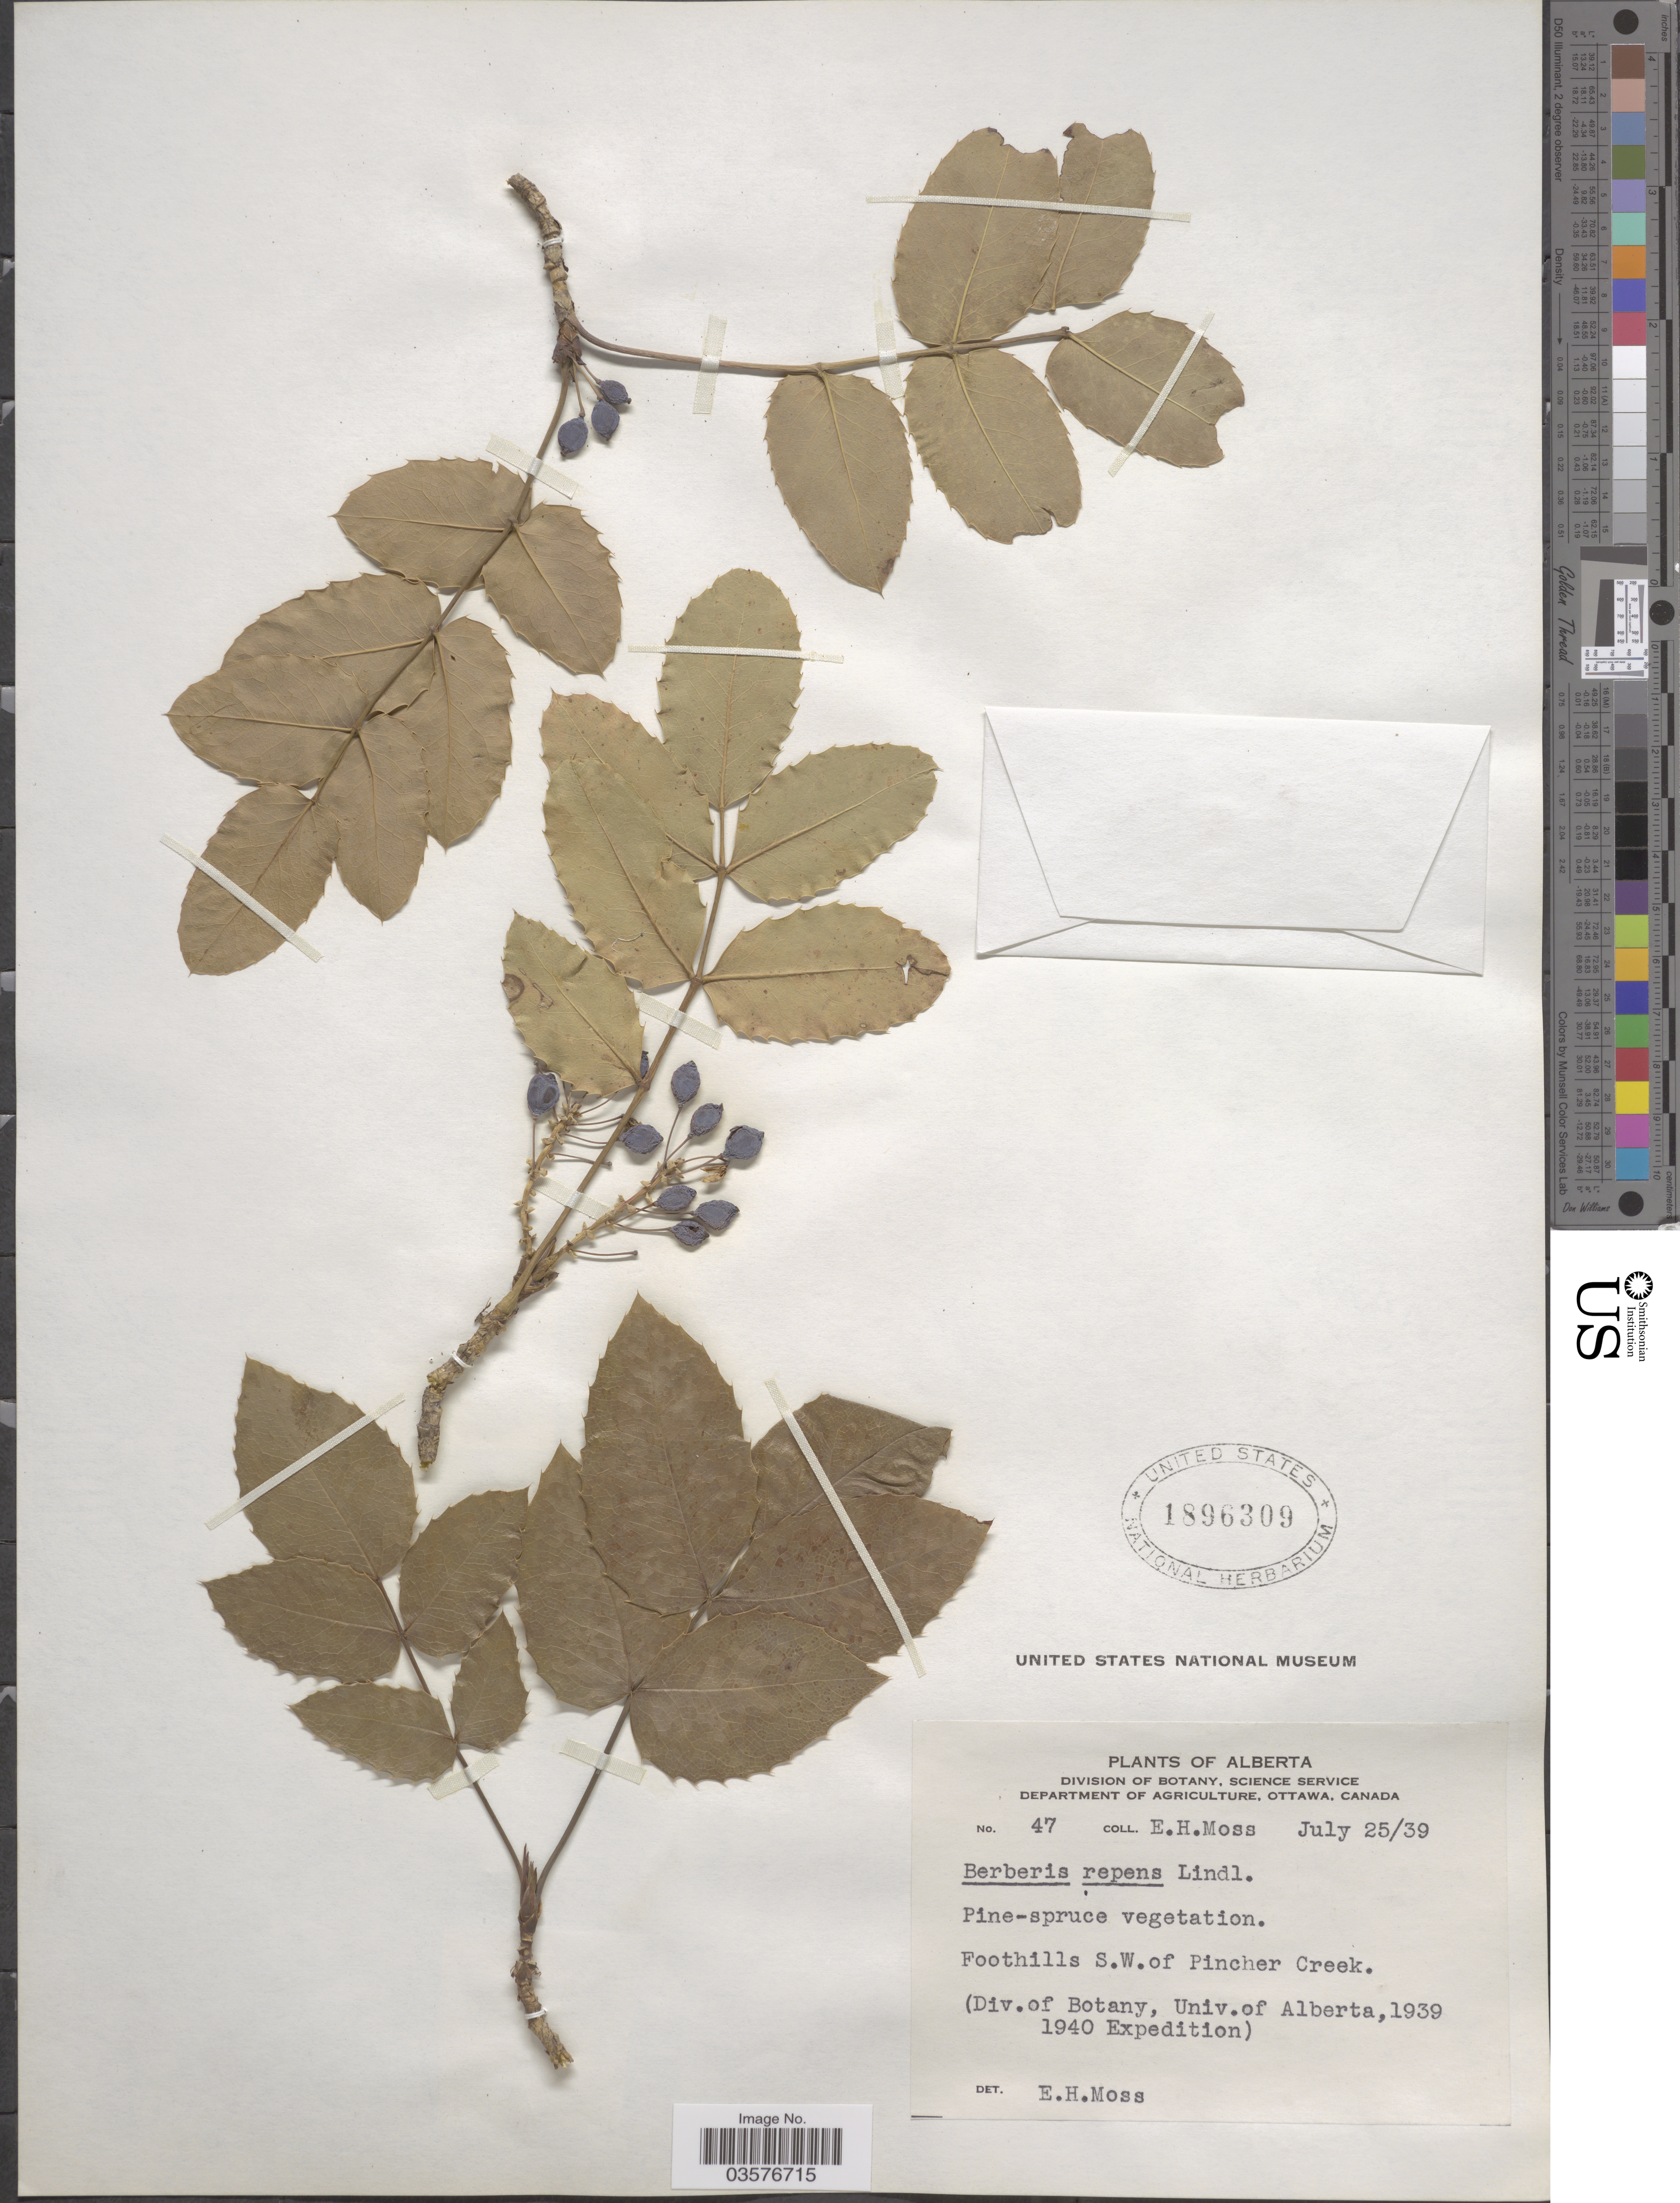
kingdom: Plantae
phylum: Tracheophyta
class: Magnoliopsida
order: Ranunculales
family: Berberidaceae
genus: Mahonia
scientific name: Mahonia repens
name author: (Lindl.) G. Don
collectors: E. Moss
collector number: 47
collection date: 1939-07-25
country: Canada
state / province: Alberta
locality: Foothills S.W. of Pincher Creek.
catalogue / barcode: US 1896309